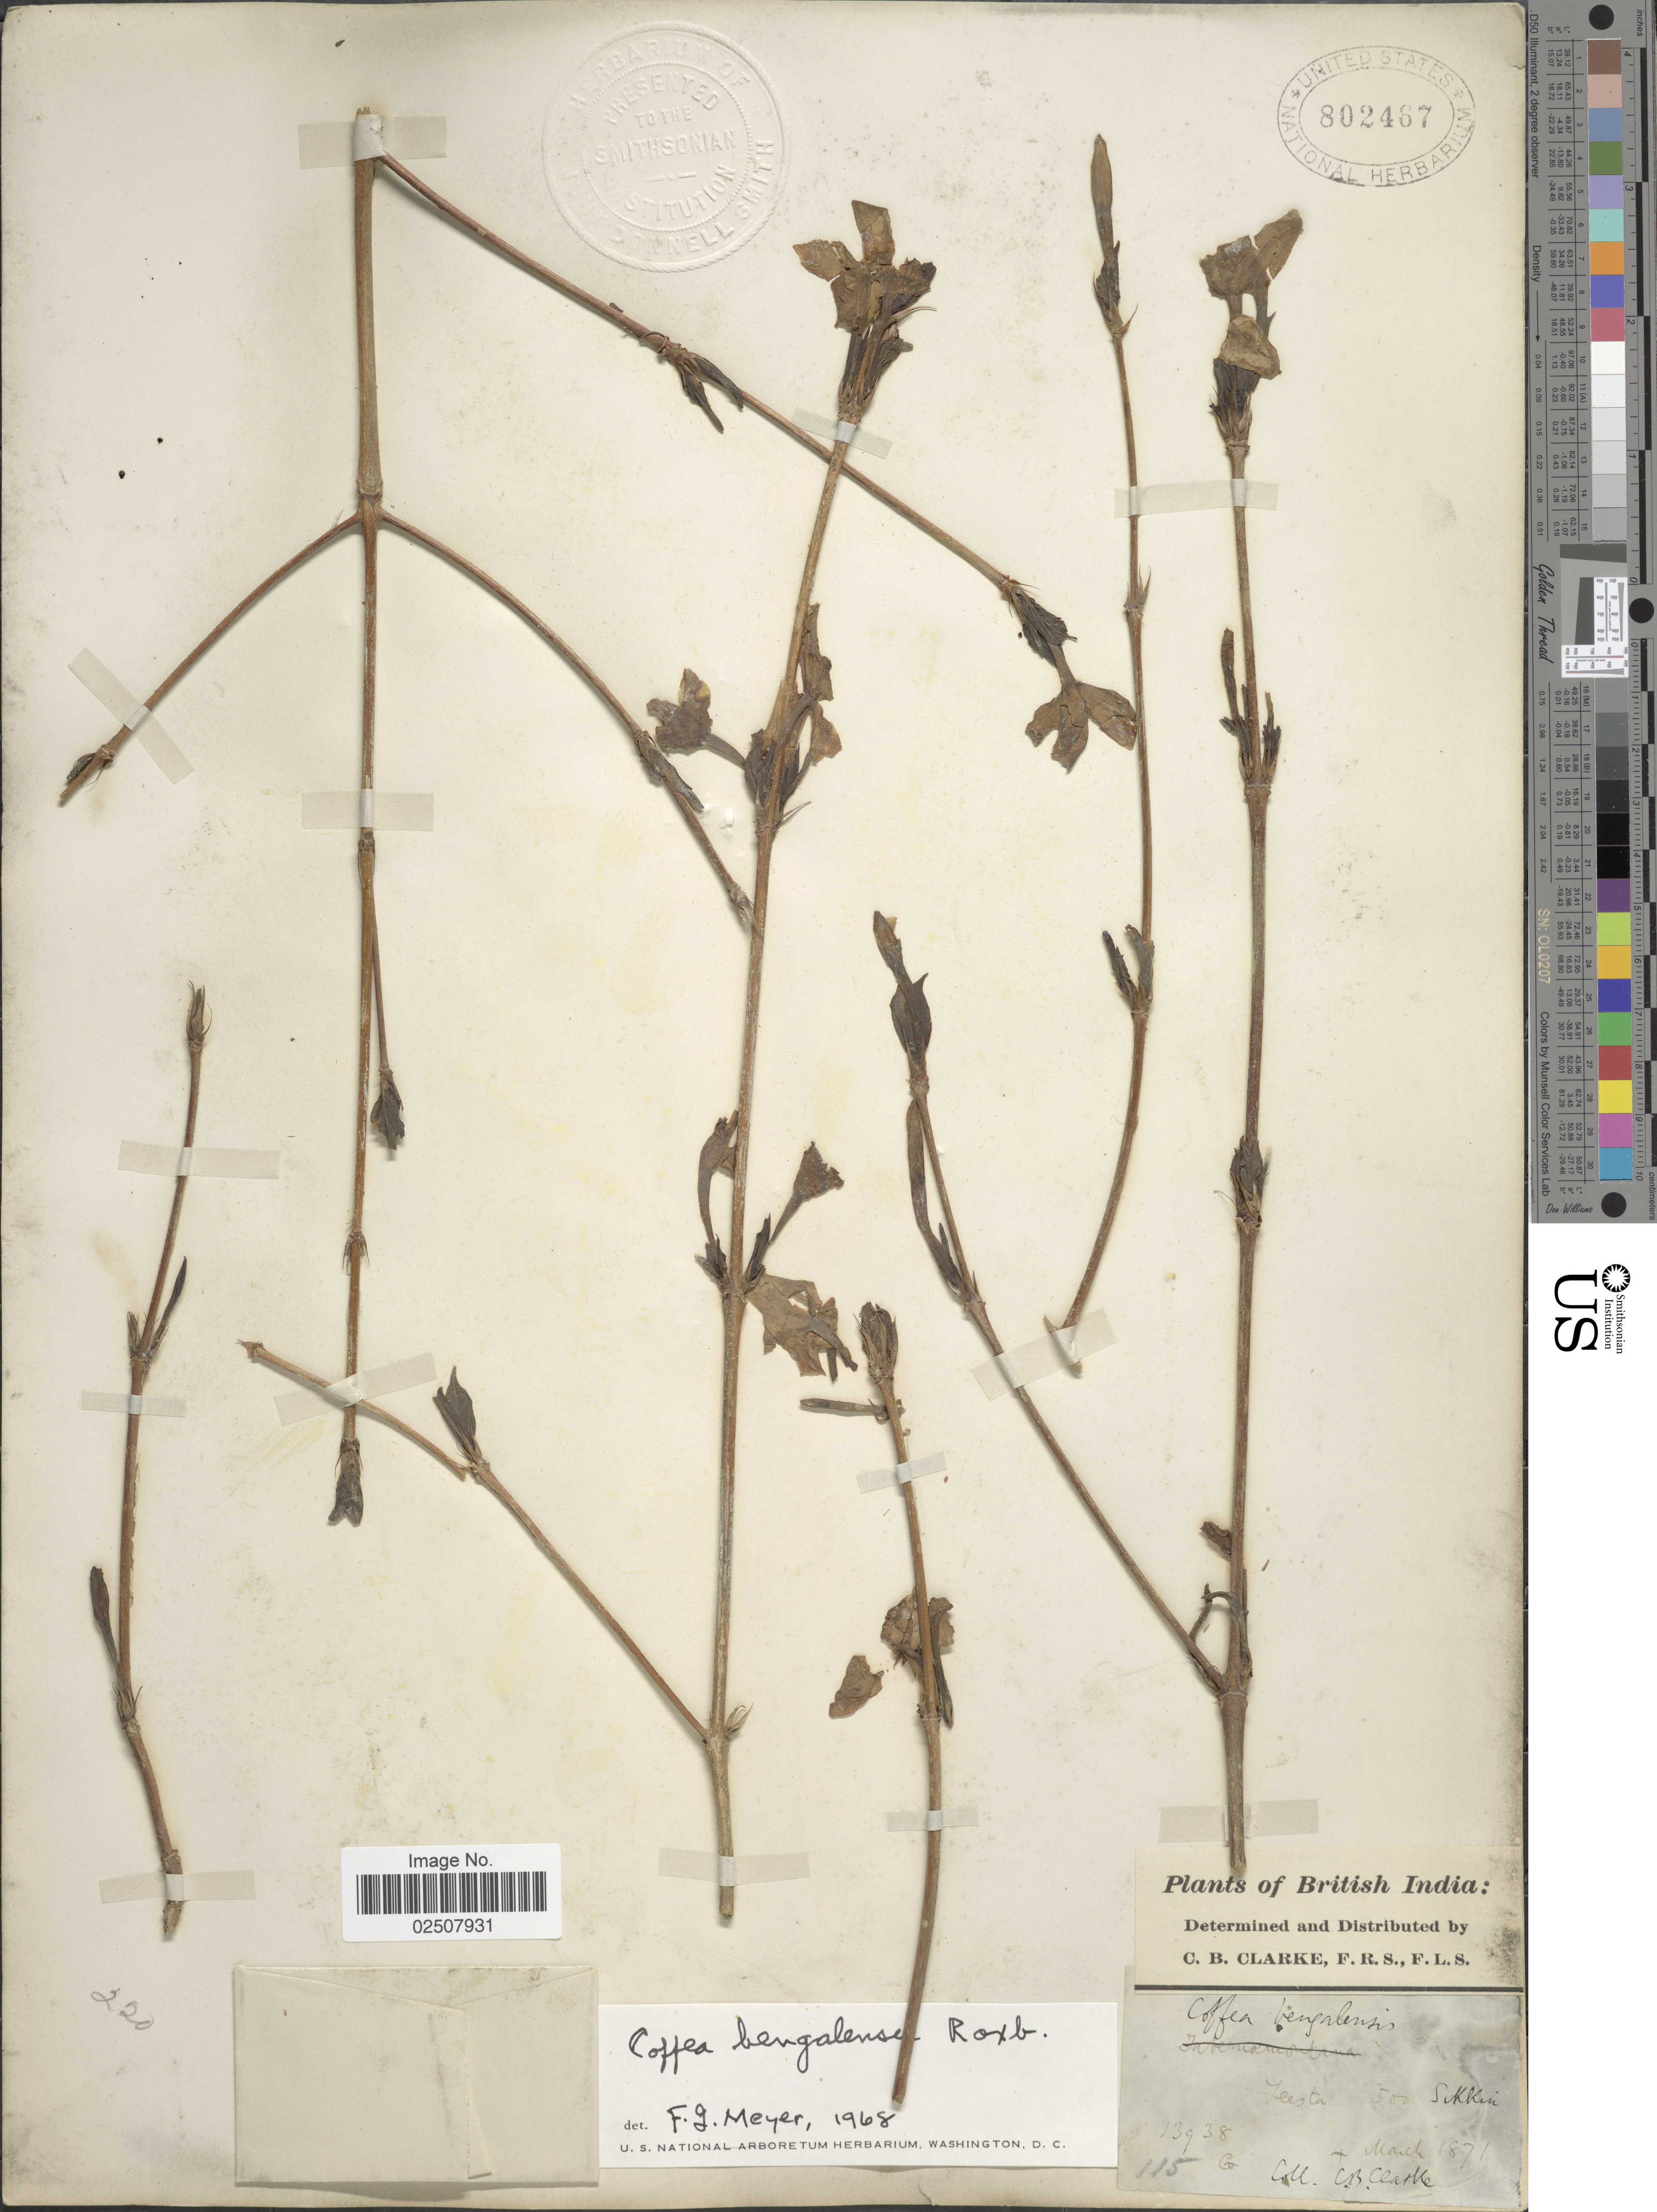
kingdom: Plantae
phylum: Tracheophyta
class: Magnoliopsida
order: Gentianales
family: Rubiaceae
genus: Coffea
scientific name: Coffea benghalensis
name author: B. Heyne ex Roth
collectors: C. B. Clarke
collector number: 13938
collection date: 1871-03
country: India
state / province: Sikkim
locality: British India, [illegible text], Sikkim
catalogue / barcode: US 802467